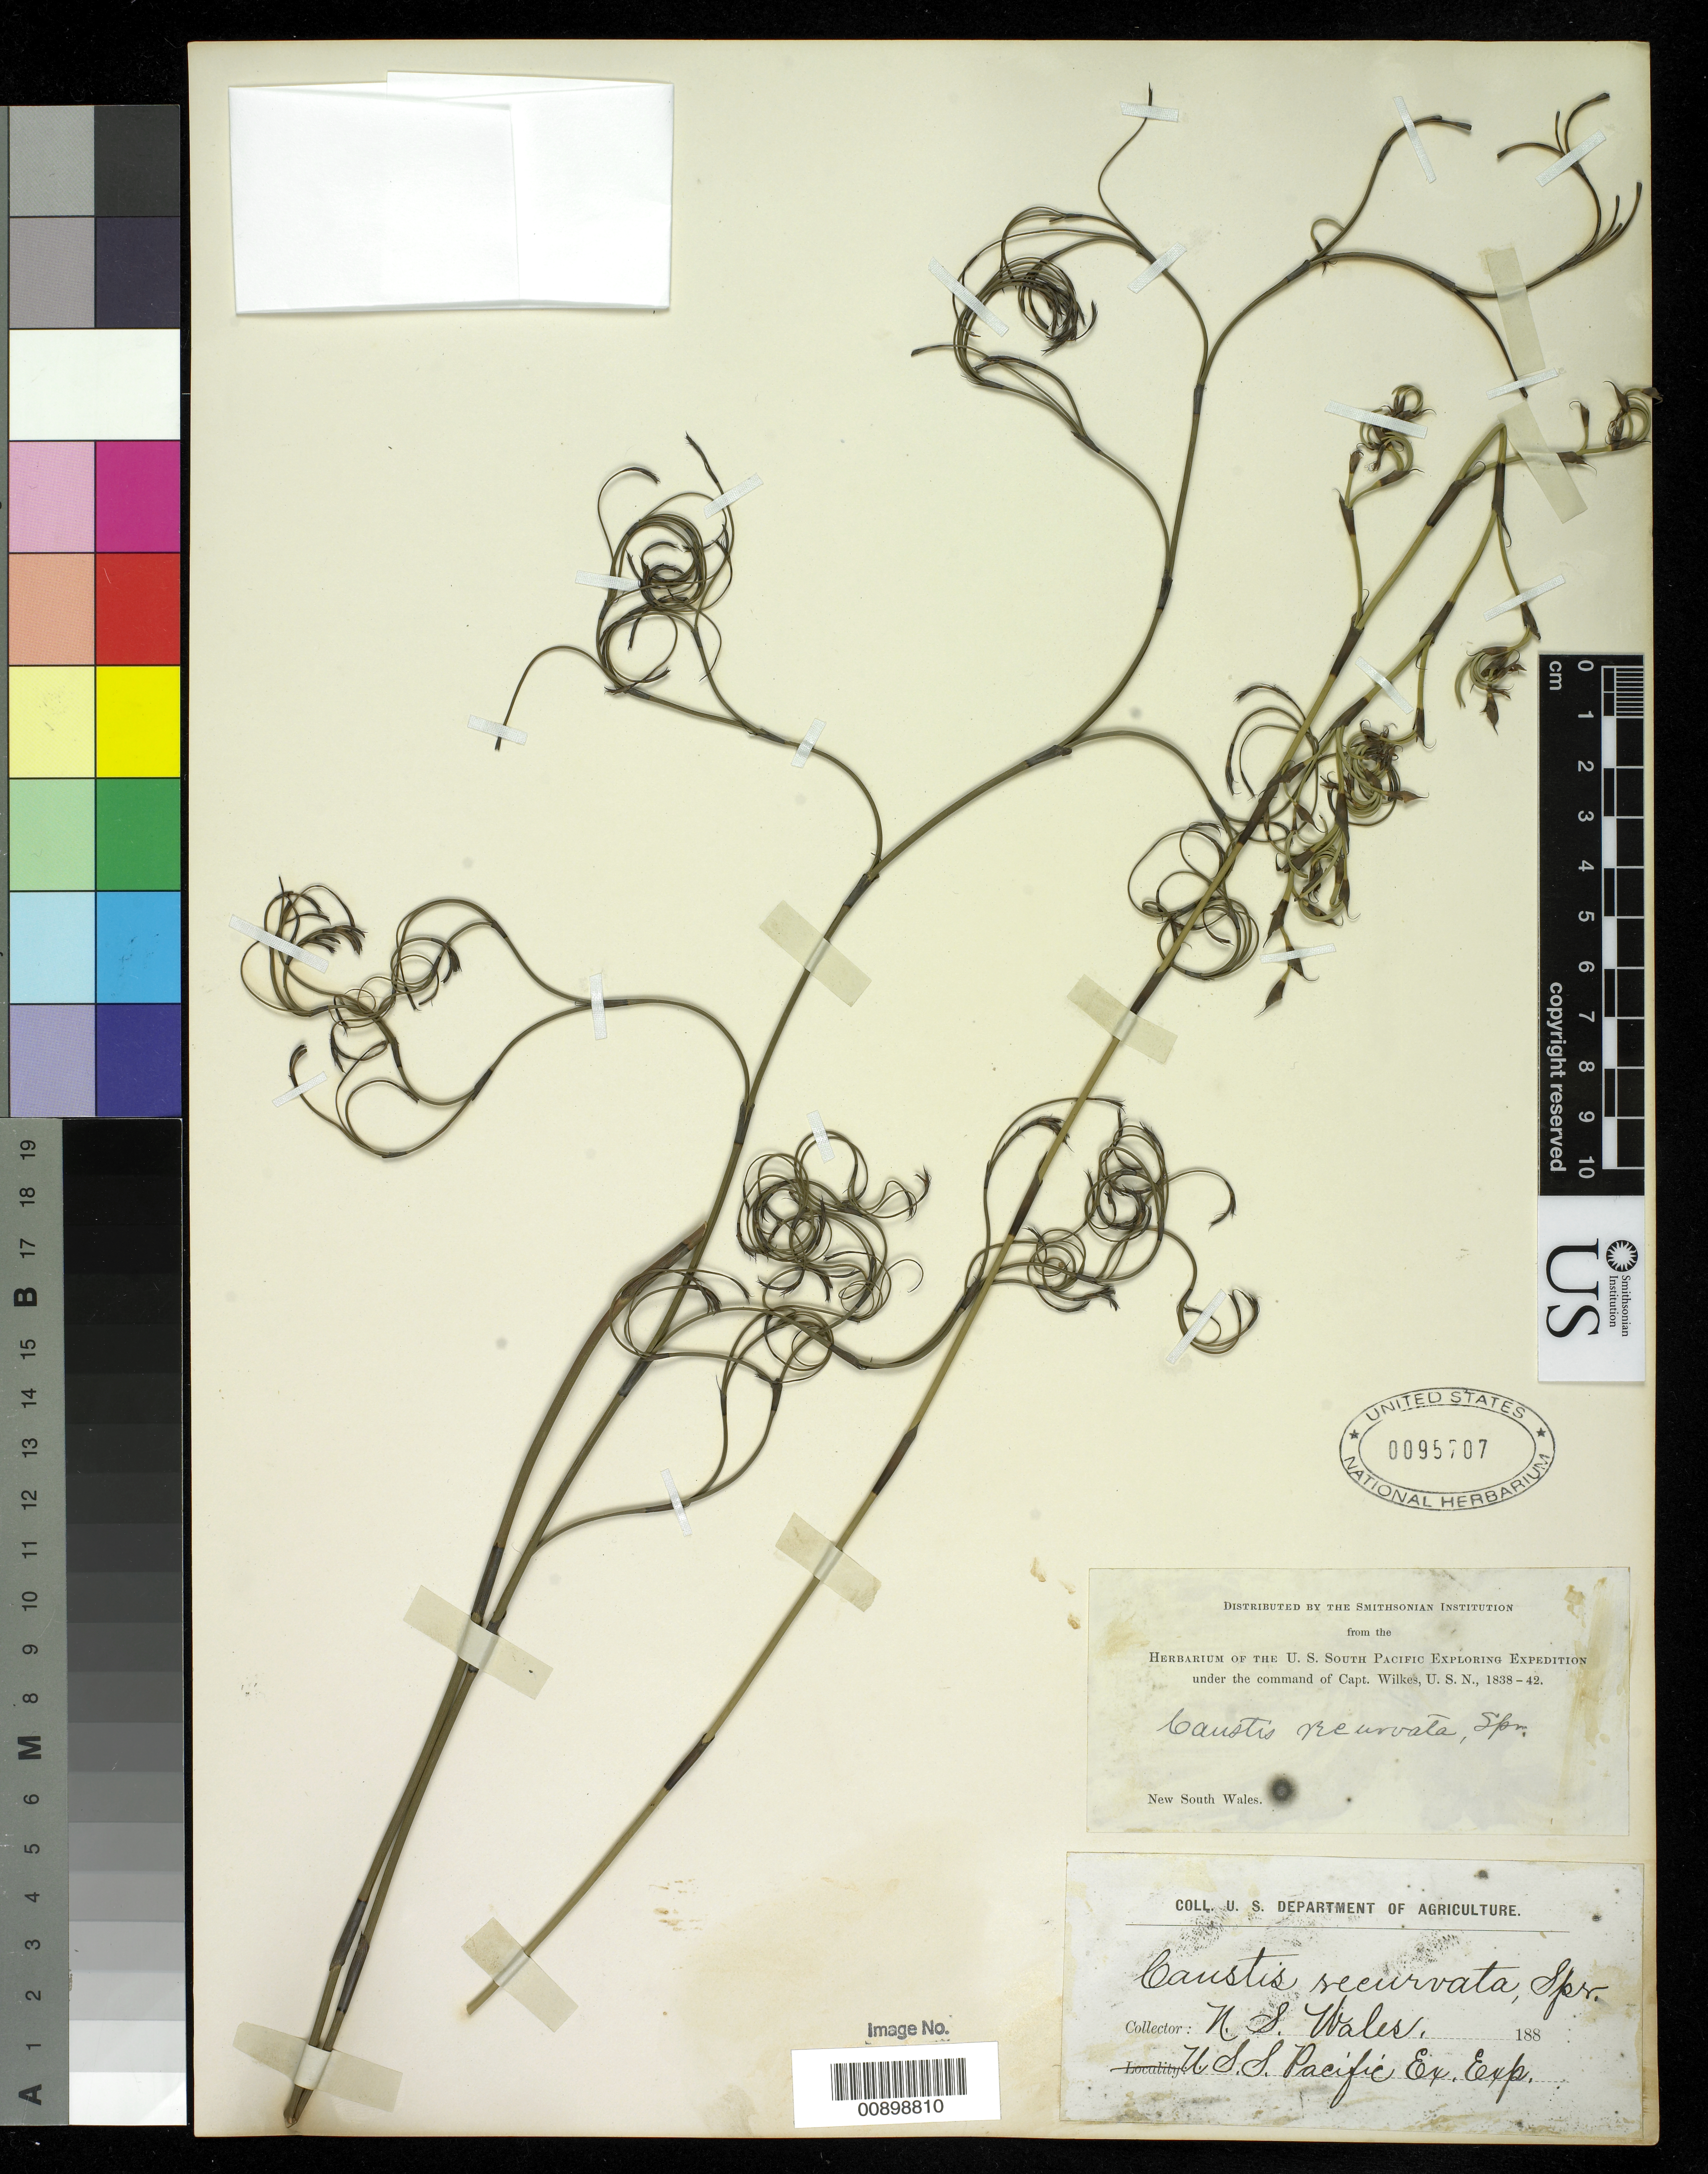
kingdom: Plantae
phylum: Tracheophyta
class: Liliopsida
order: Poales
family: Cyperaceae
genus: Caustis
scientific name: Caustis recurvata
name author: Spreng.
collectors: Wilkes Explor. Exped.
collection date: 1838/1842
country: Australia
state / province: New South Wales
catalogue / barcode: US 95707